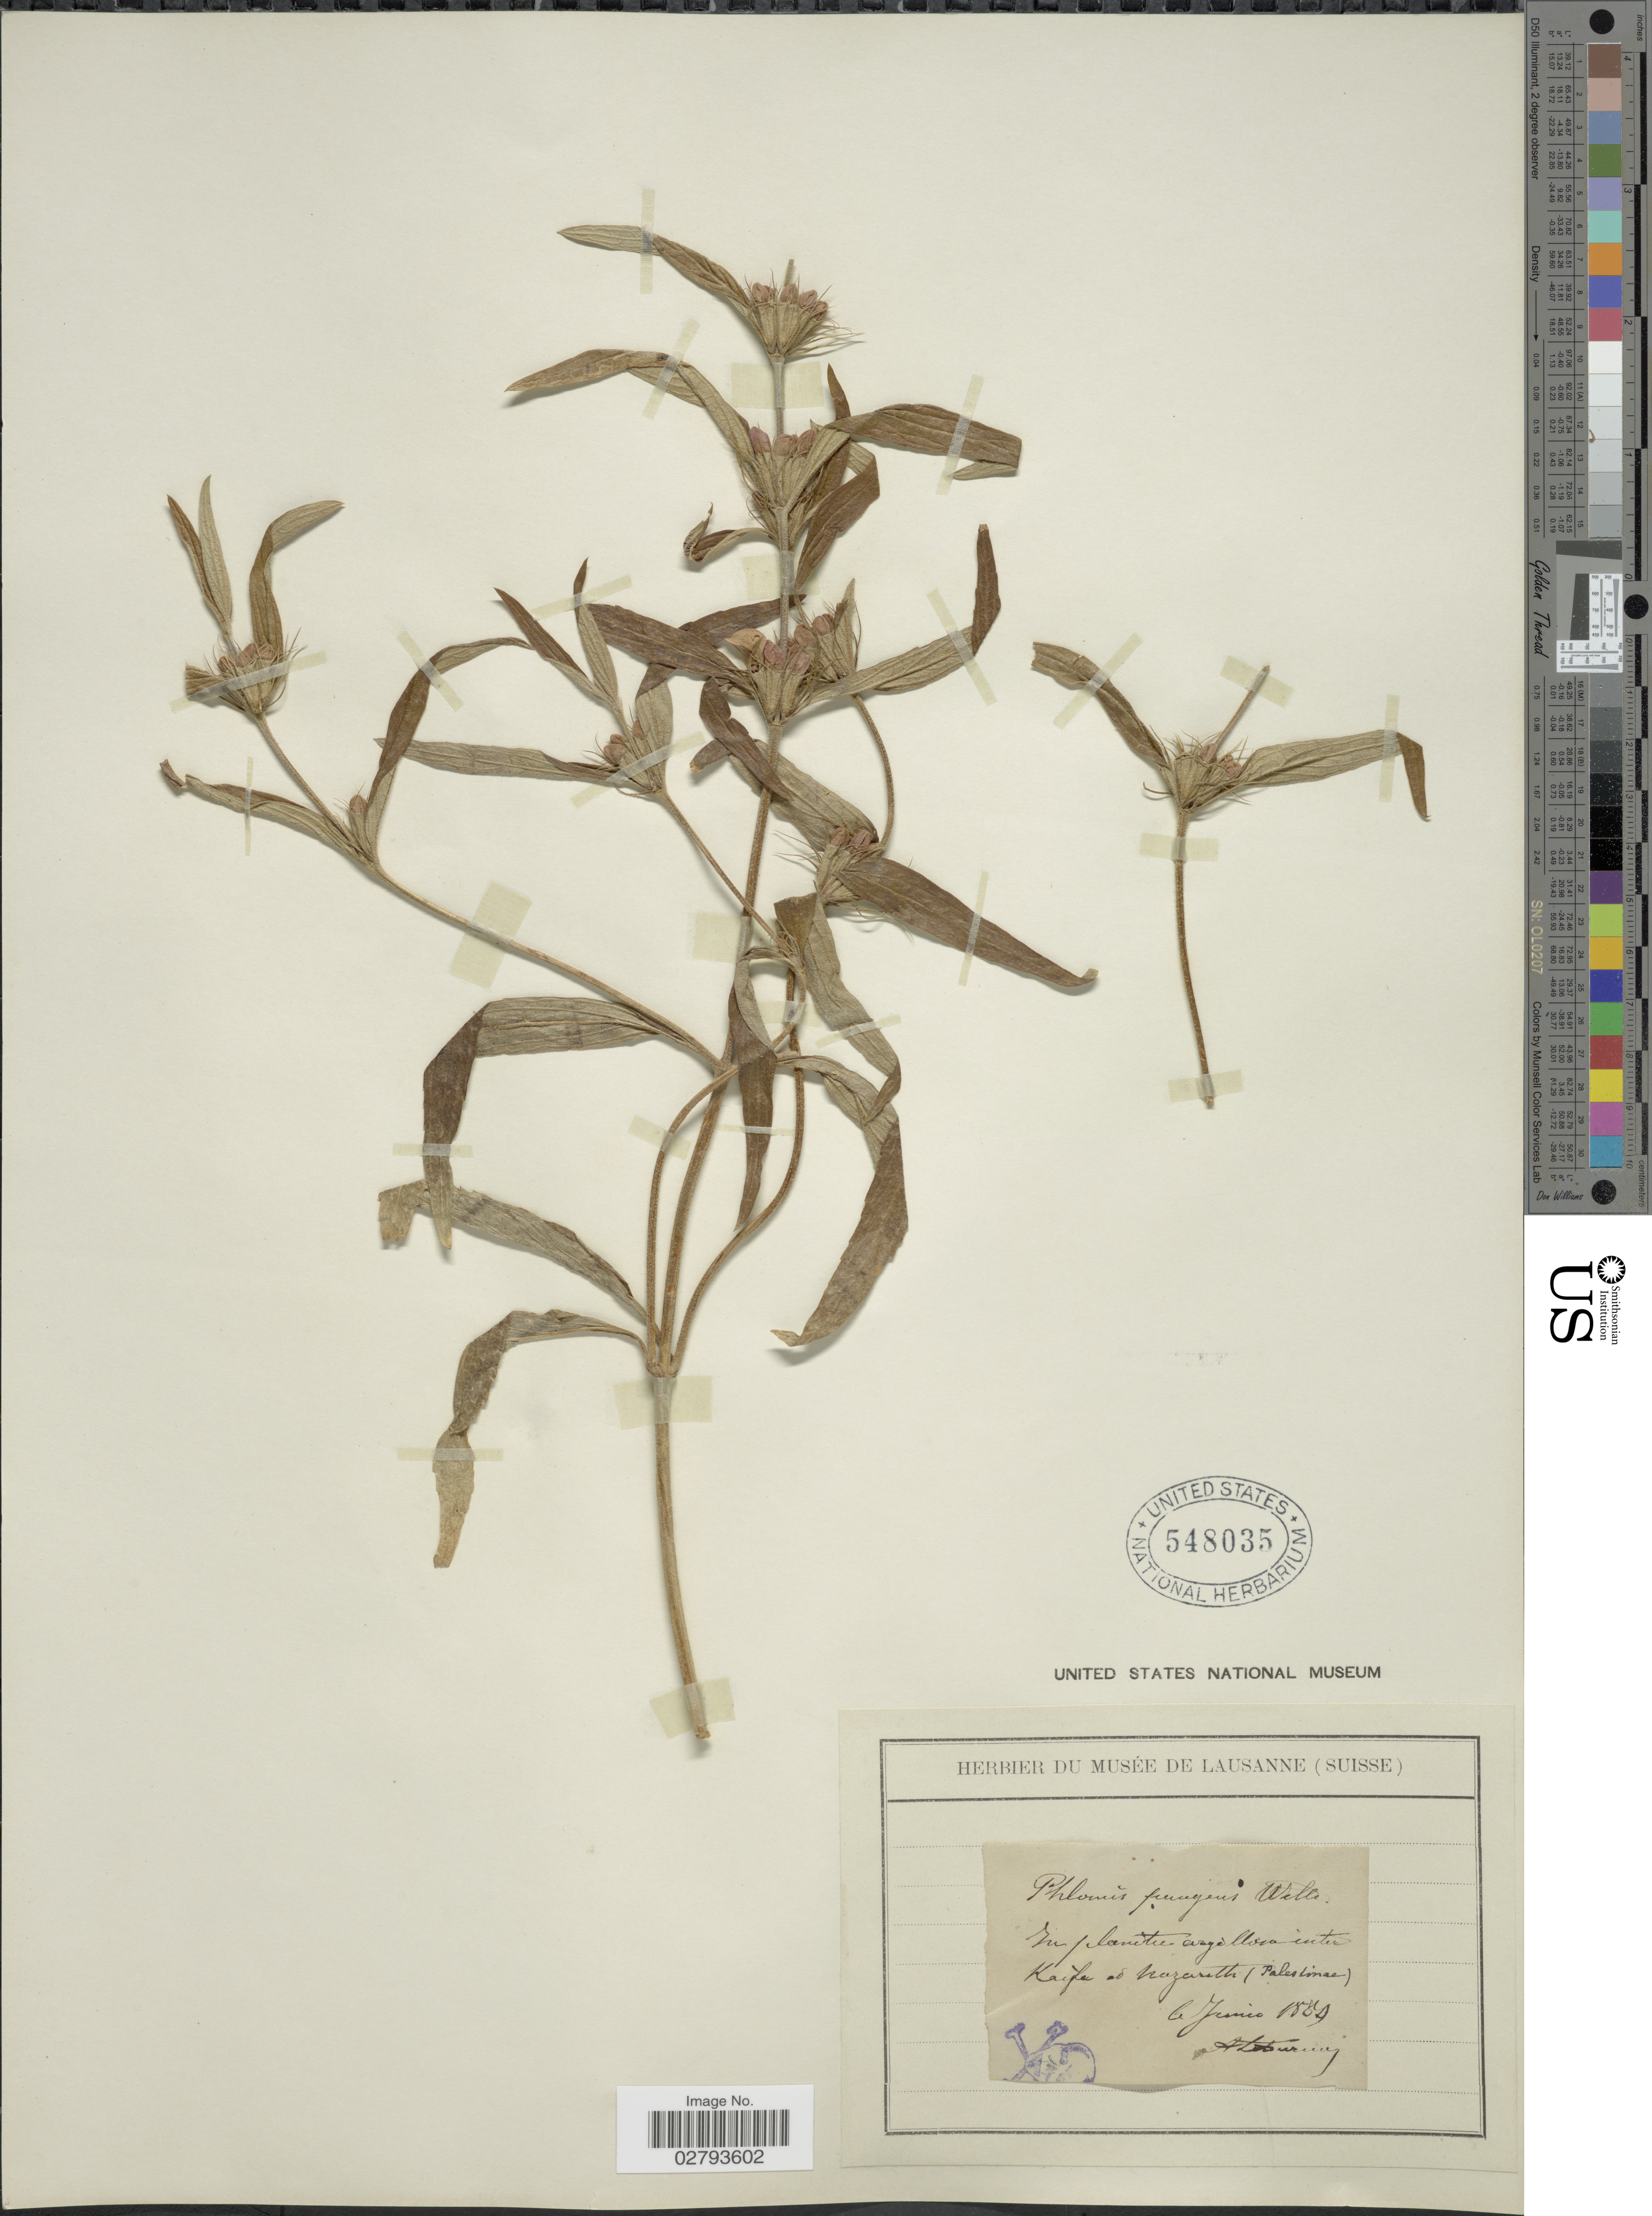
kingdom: Plantae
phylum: Tracheophyta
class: Magnoliopsida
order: Lamiales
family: Lamiaceae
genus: Phlomis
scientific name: Phlomis herba-venti subsp. pungens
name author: Maire ex DeFilipps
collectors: A. Letourneux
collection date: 1884-06-06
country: Israel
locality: In planitic-argillosa inter Kaifu ad Nazareth (Palestinae).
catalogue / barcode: US 548035